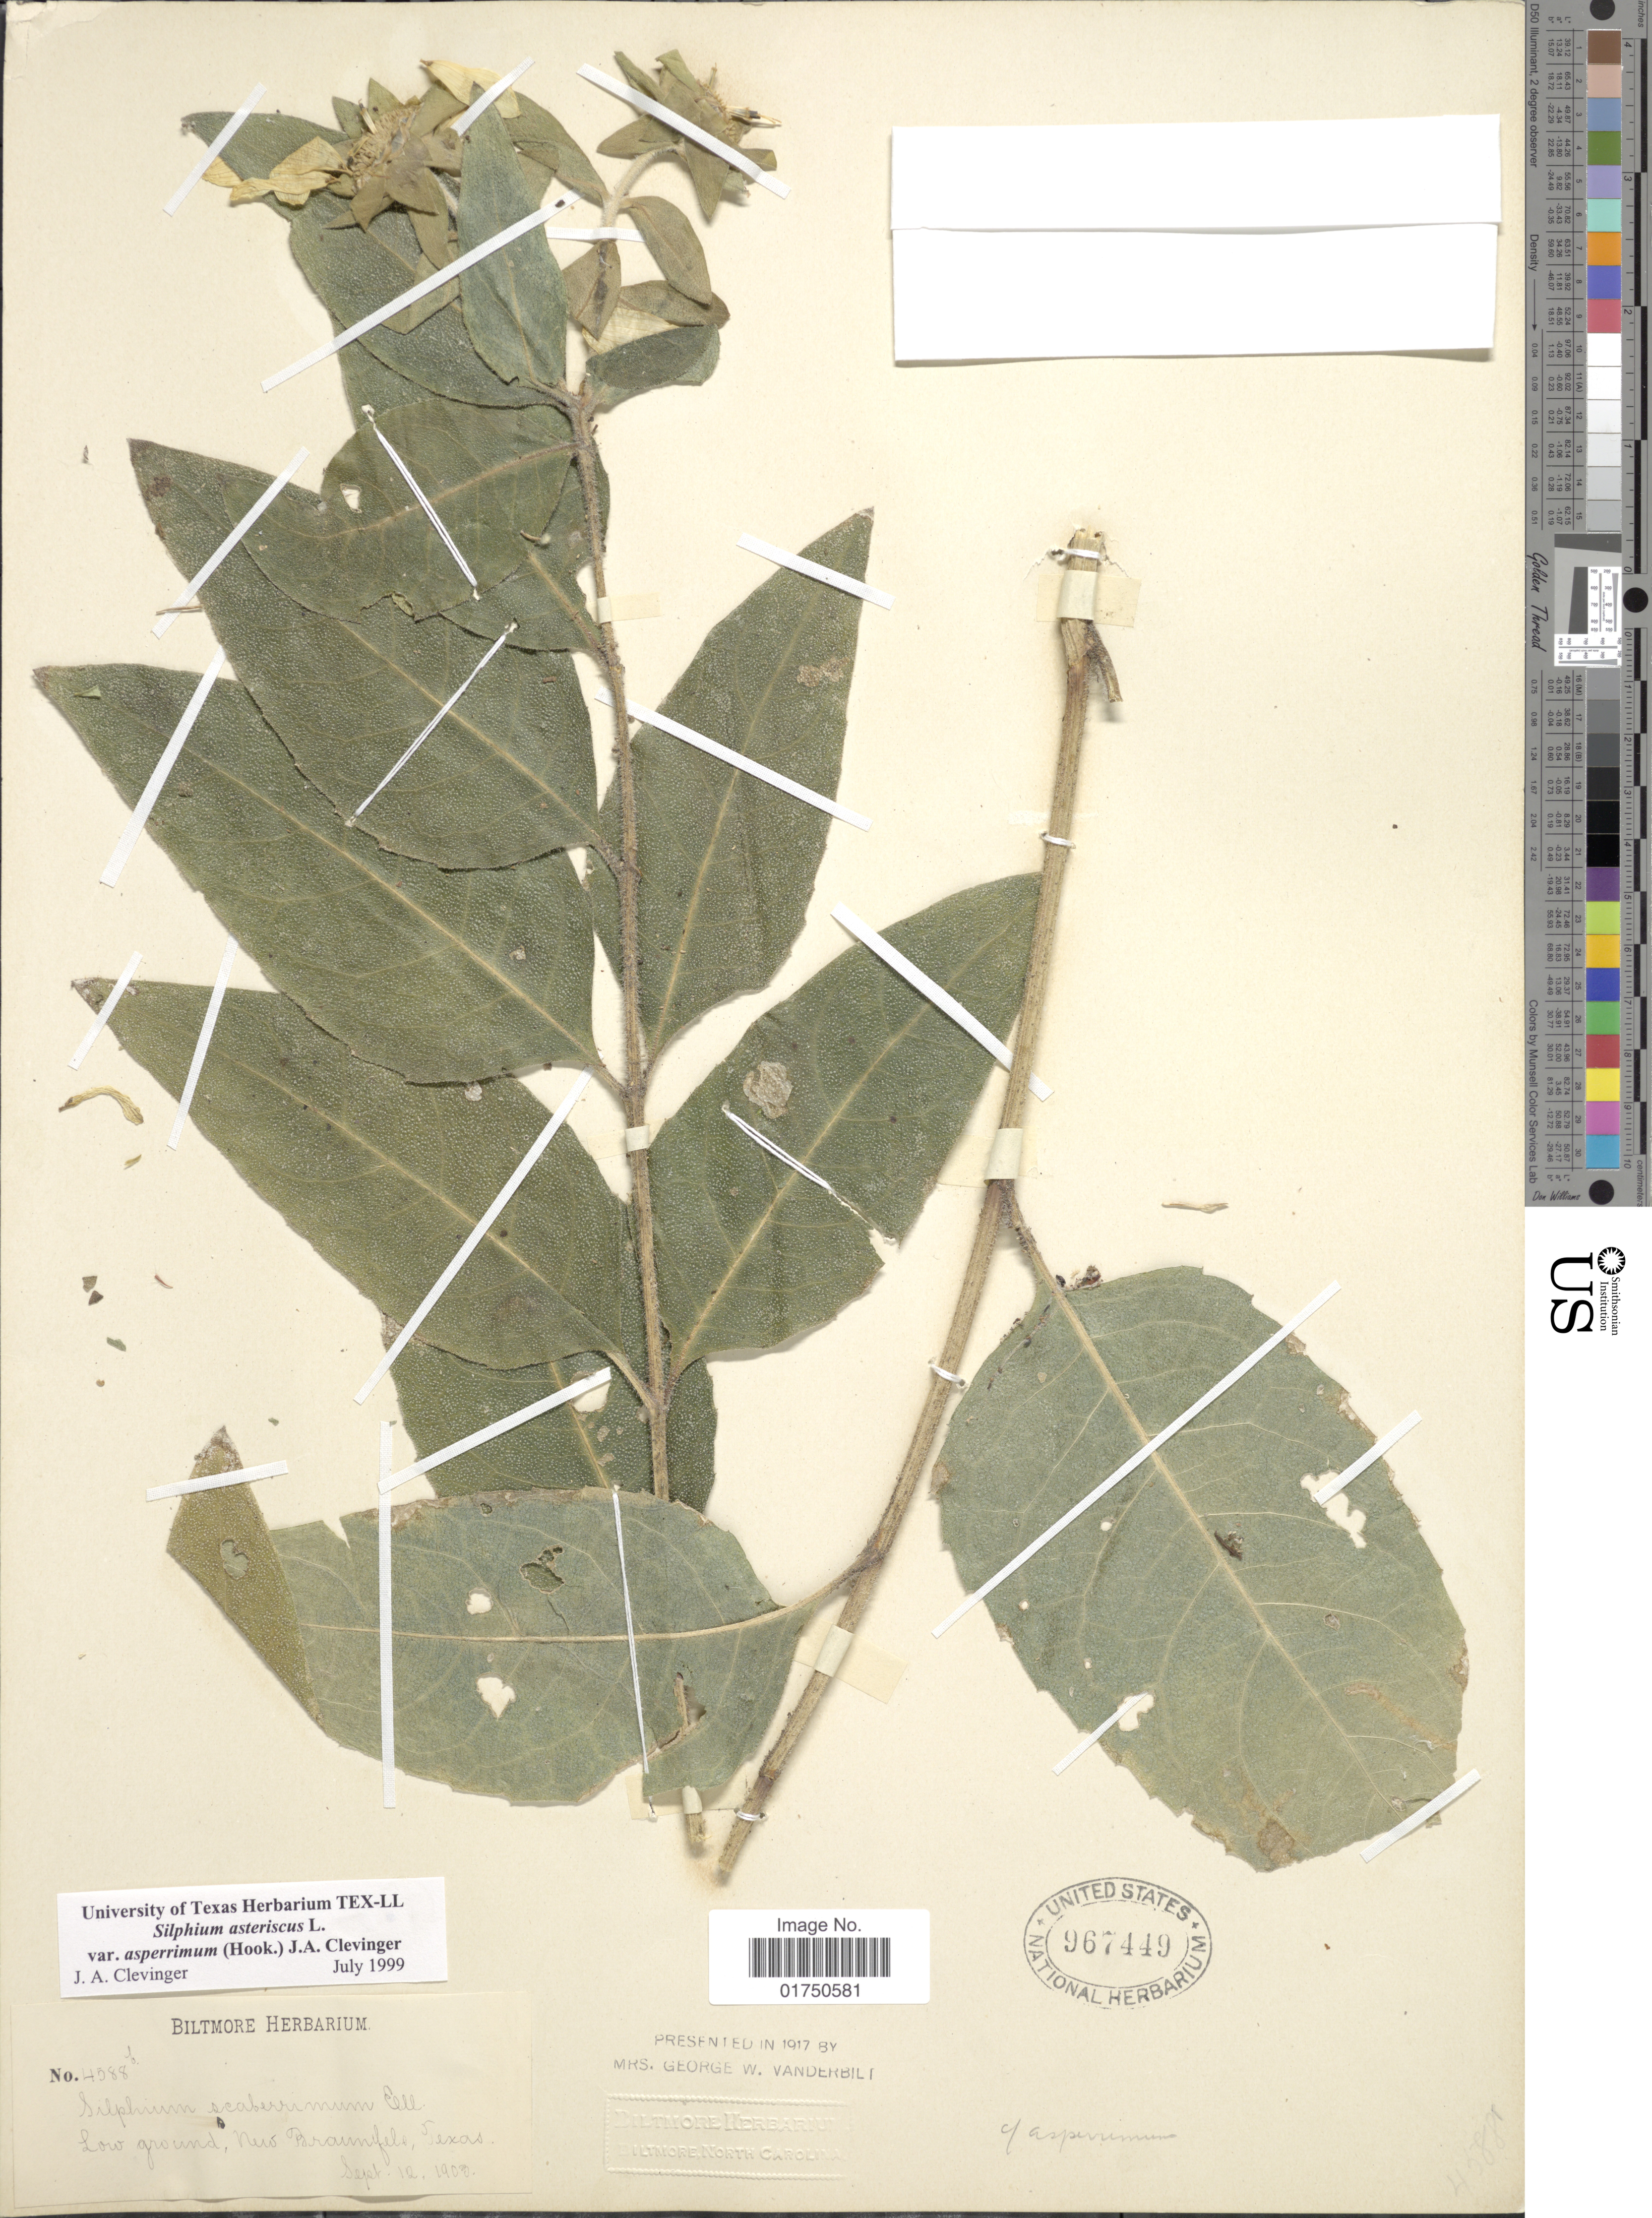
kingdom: Plantae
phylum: Tracheophyta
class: Magnoliopsida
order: Asterales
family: Asteraceae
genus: Silphium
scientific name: Silphium asteriscus var. asperrimum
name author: (Hook.) Clevinger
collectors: ex herb. Biltmore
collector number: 4588b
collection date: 1903-09-12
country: United States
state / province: Texas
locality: Low ground, New Braunfeld, Texas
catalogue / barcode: US 967449